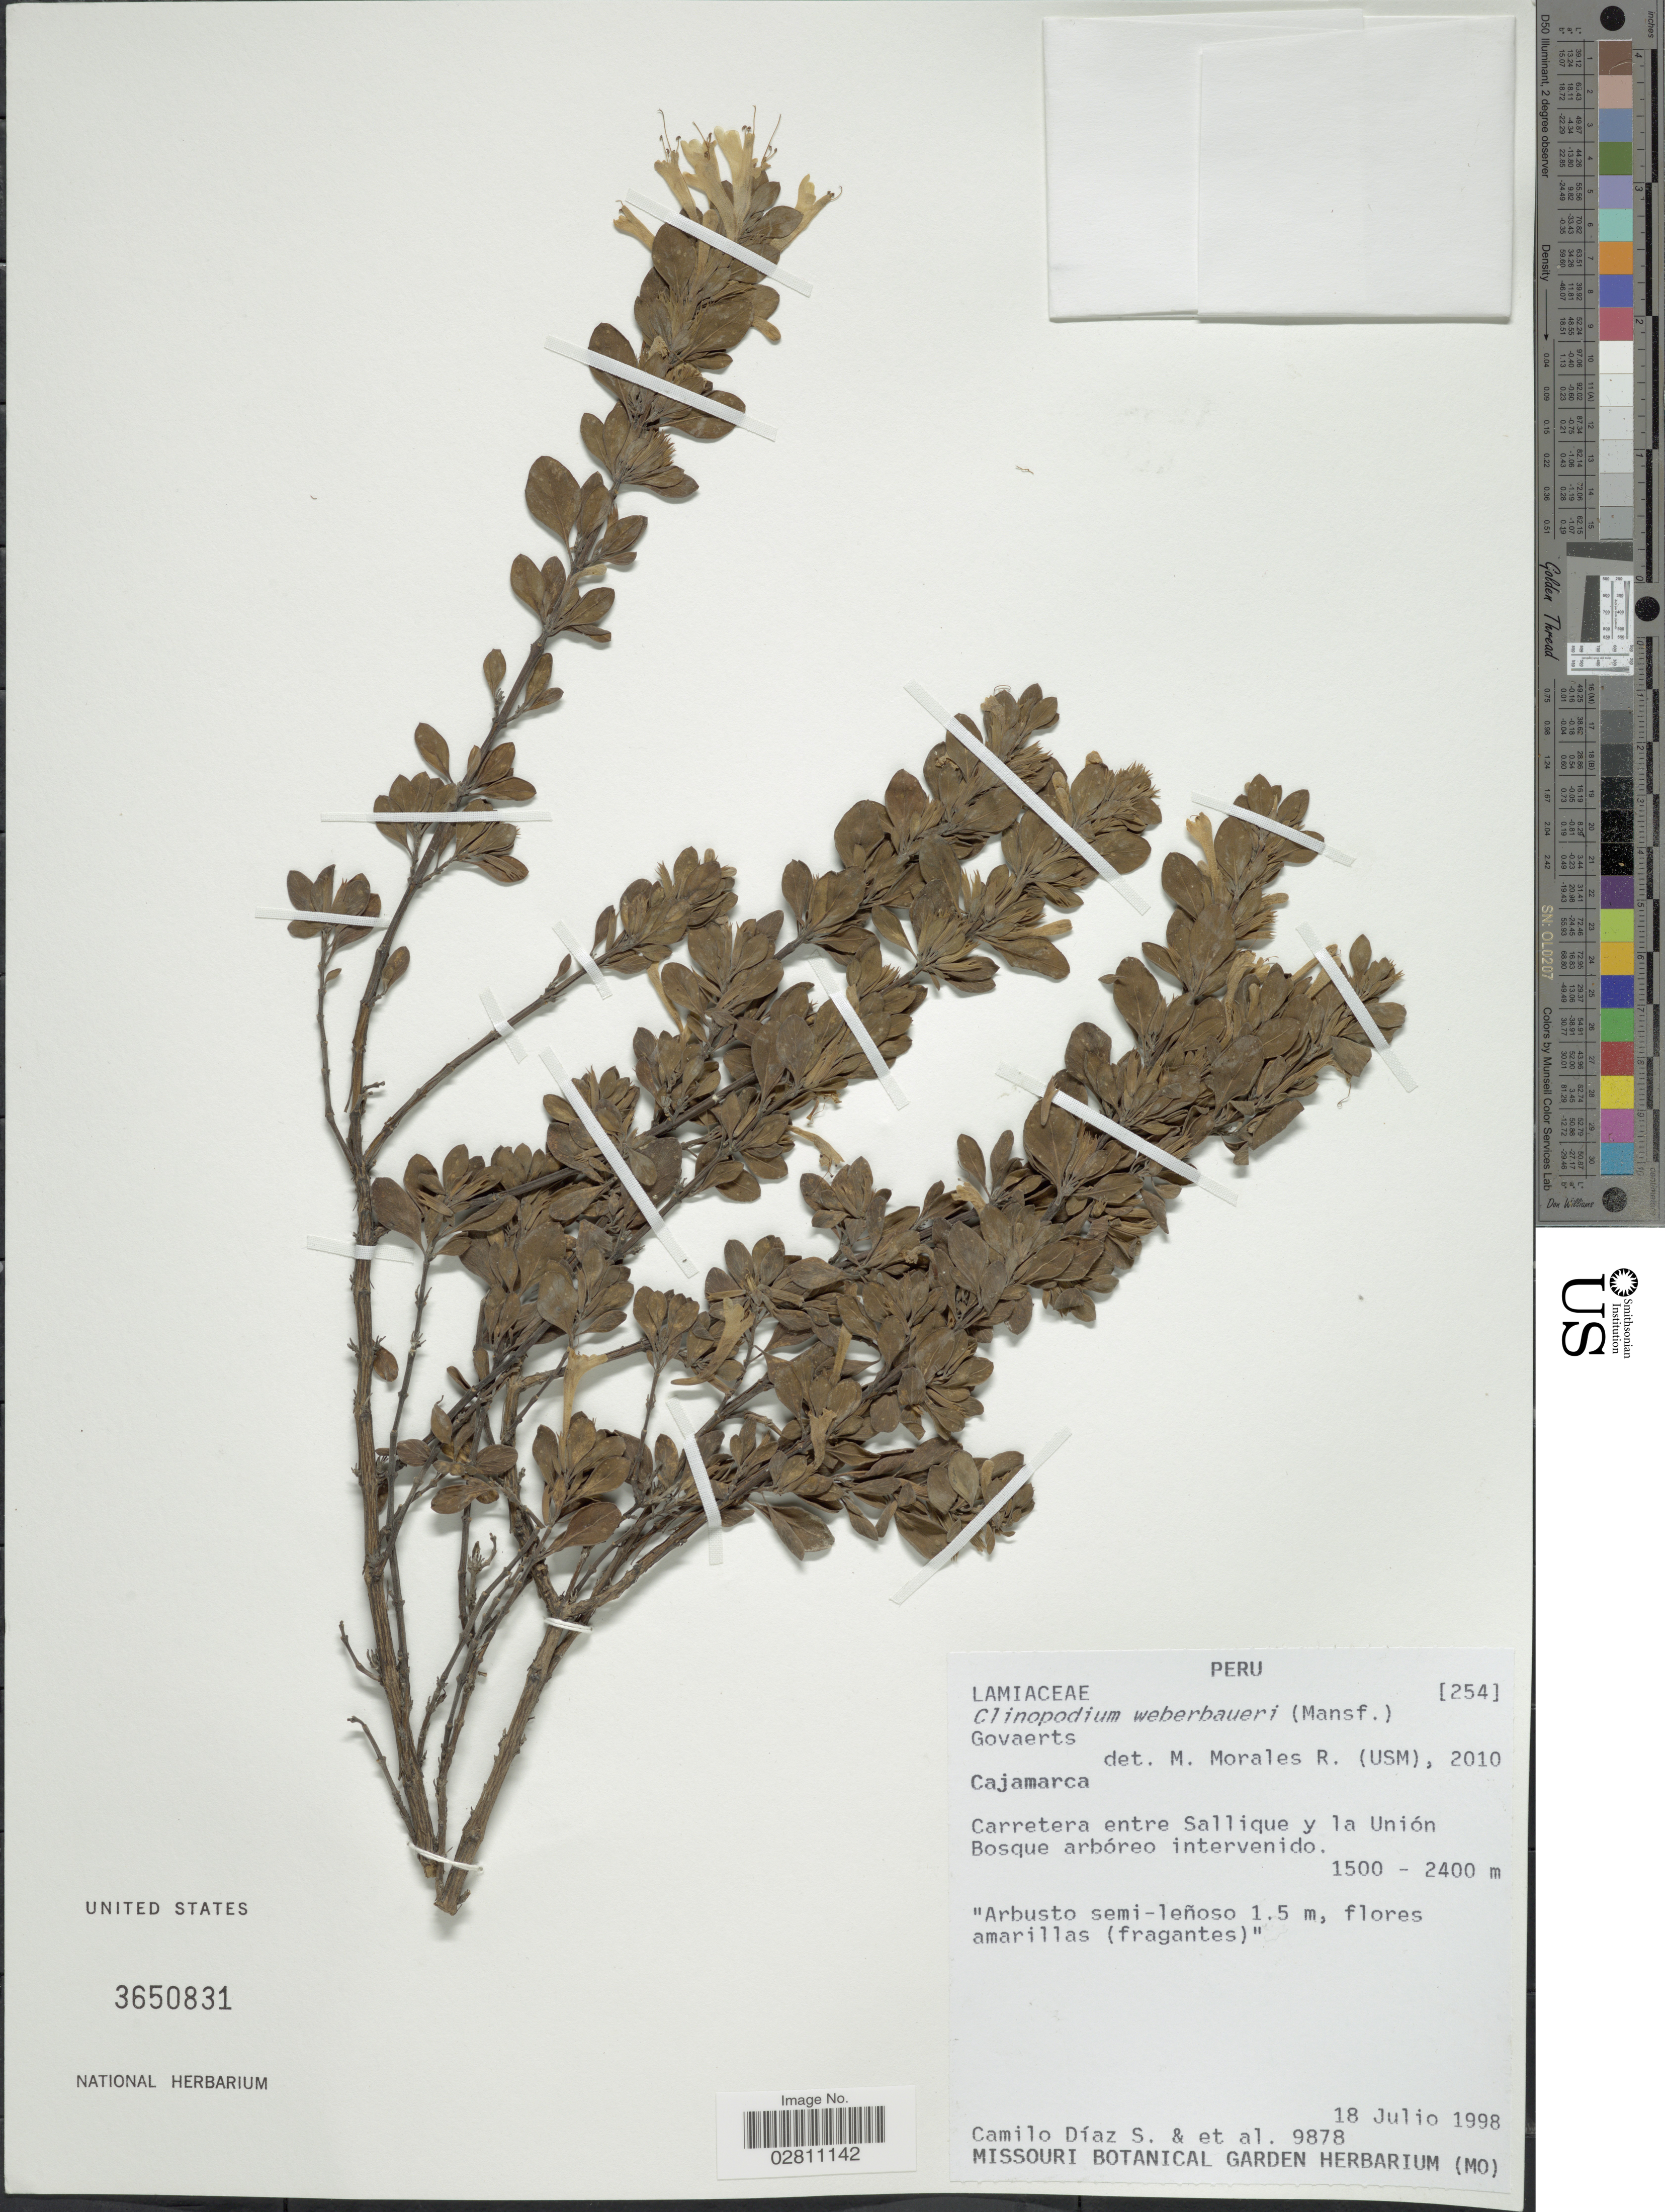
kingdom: Plantae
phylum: Tracheophyta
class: Magnoliopsida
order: Lamiales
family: Lamiaceae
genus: Clinopodium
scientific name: Clinopodium weberbaueri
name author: (Mansf.) Govaerts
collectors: C. Díaz S. & et al.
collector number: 9878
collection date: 1998-07-18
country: Peru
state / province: Cajamarca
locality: Cajamarca, Carretera entre Sallique y la Unión.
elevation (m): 1500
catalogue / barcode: US 3650831